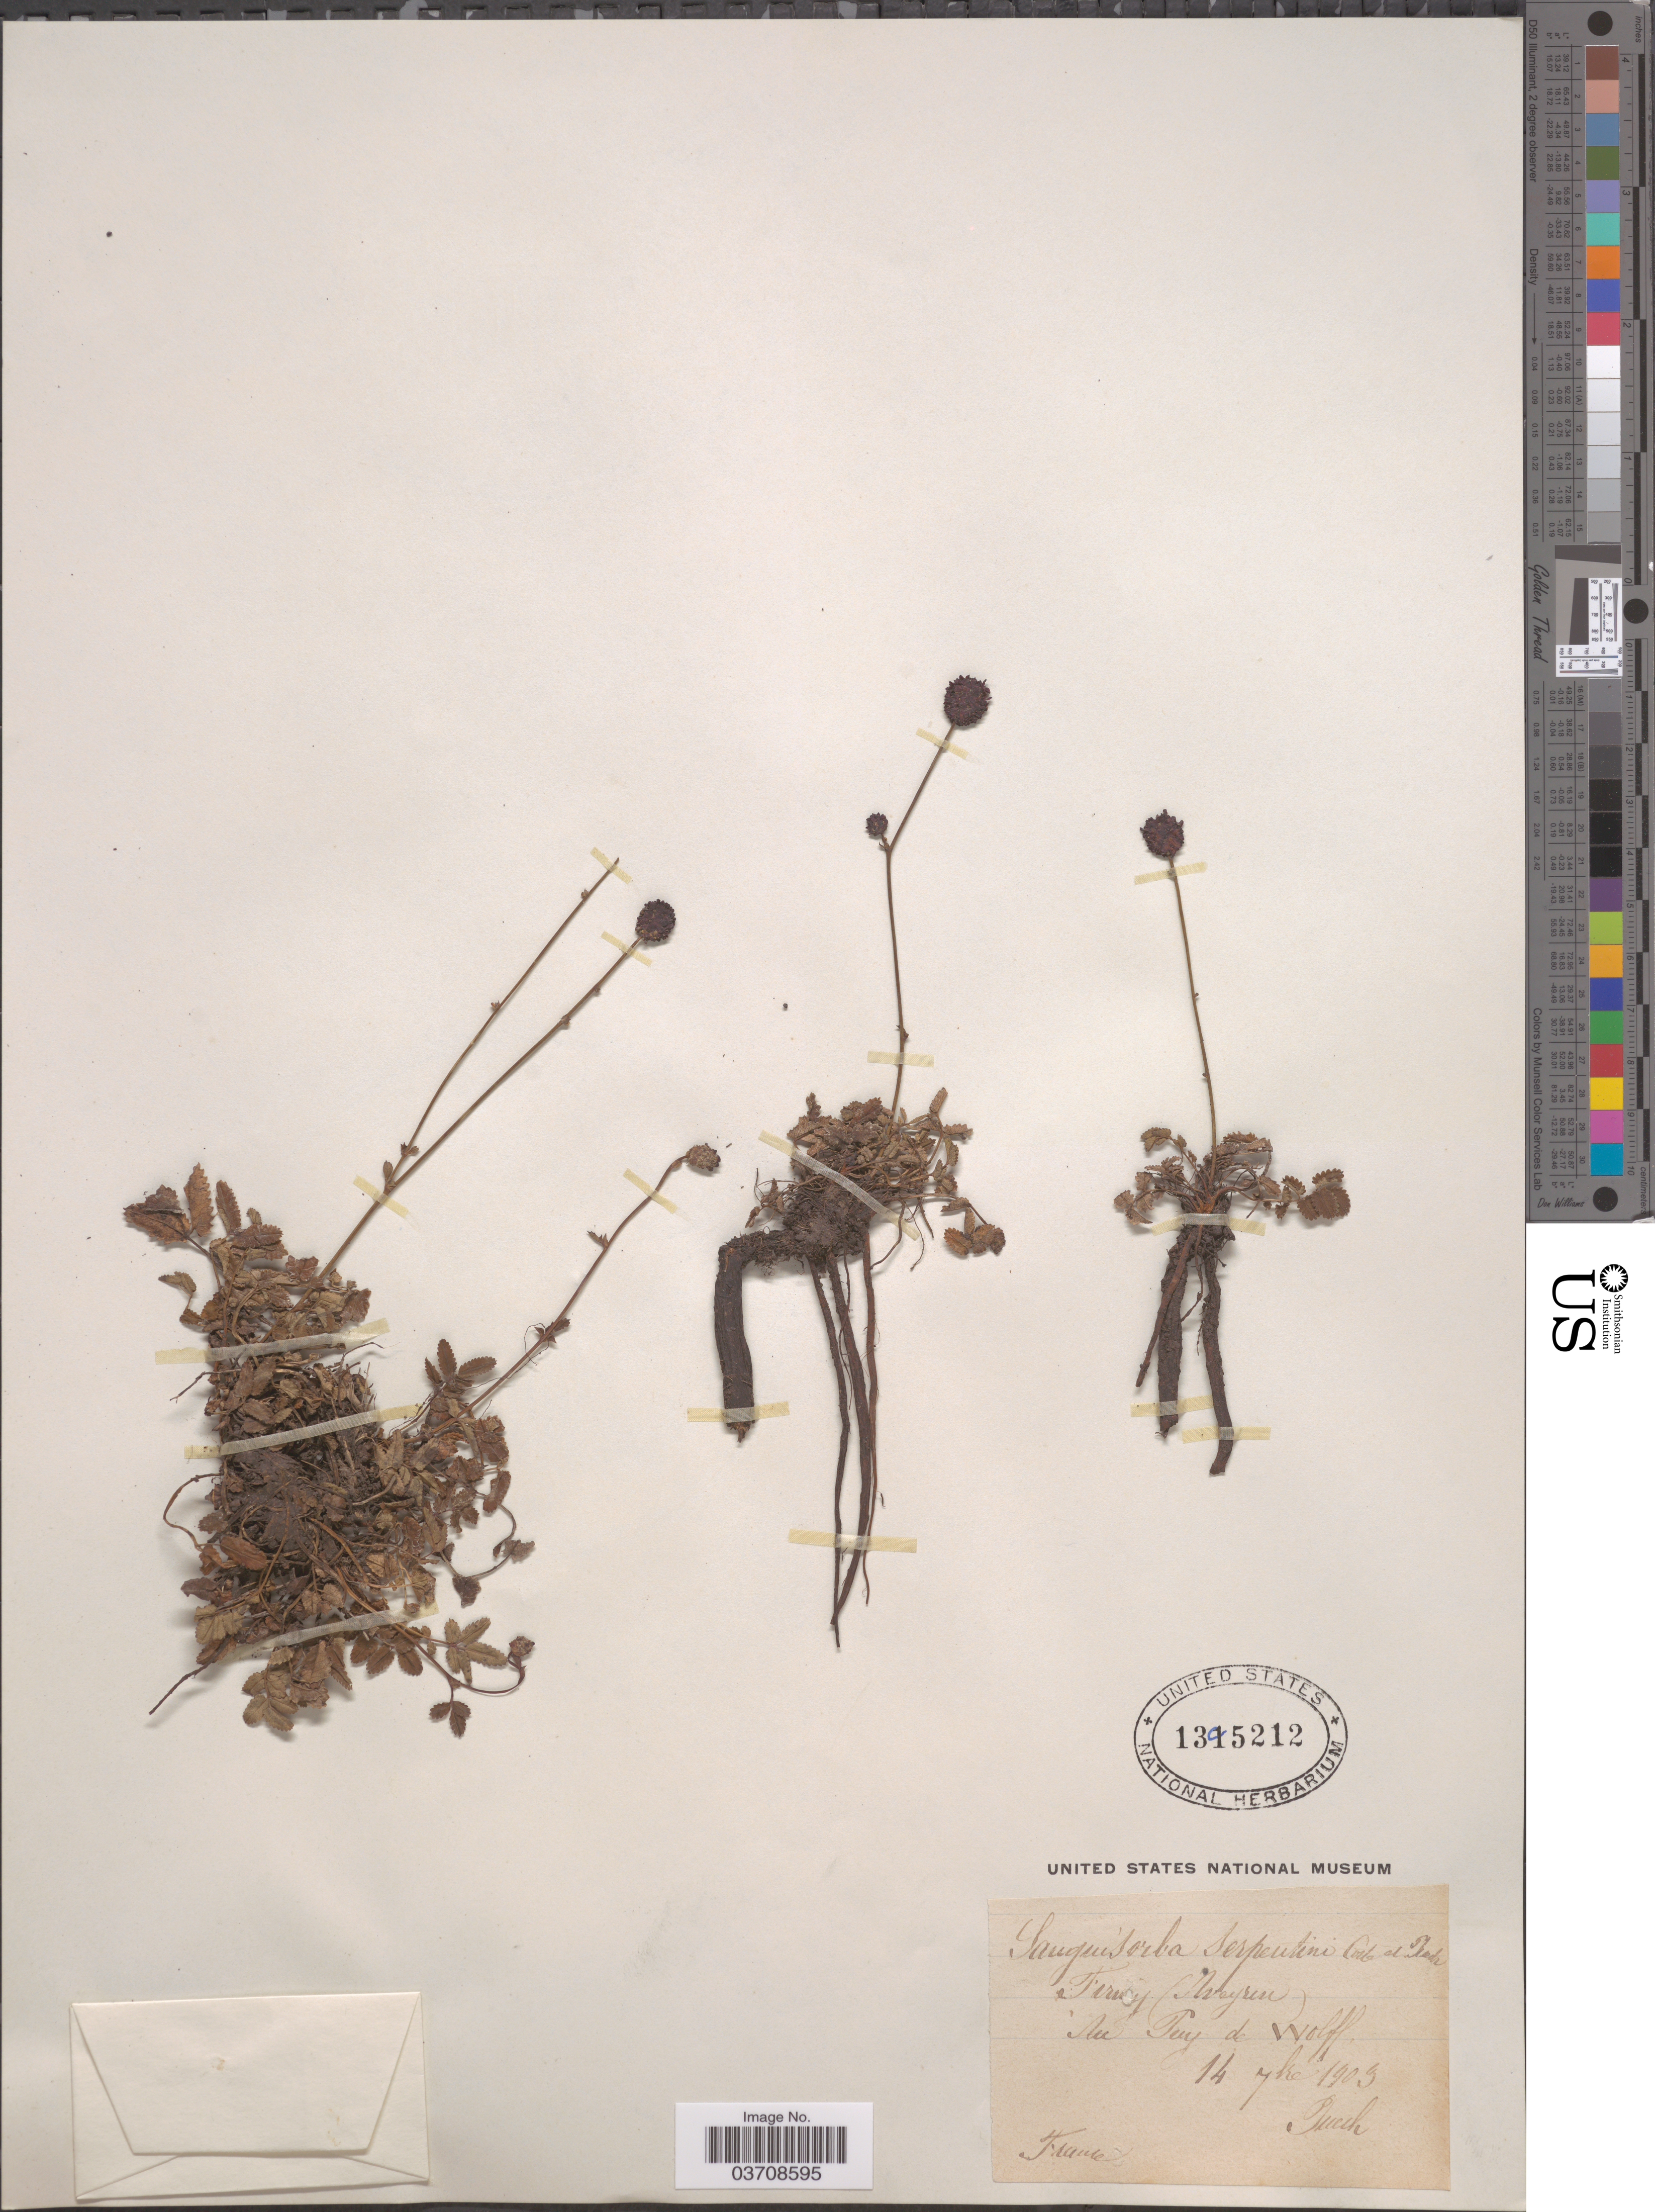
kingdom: Plantae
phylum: Tracheophyta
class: Magnoliopsida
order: Rosales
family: Rosaceae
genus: Sanguisorba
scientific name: Sanguisorba serpentini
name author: H.J. Coste & Puech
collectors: Puech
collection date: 1909-07-14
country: France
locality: Firu [illegible text]y (Aveyrin) [interpreted] [unsure placement] Au Tay [interpreted] de Wolff.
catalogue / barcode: US 1395212